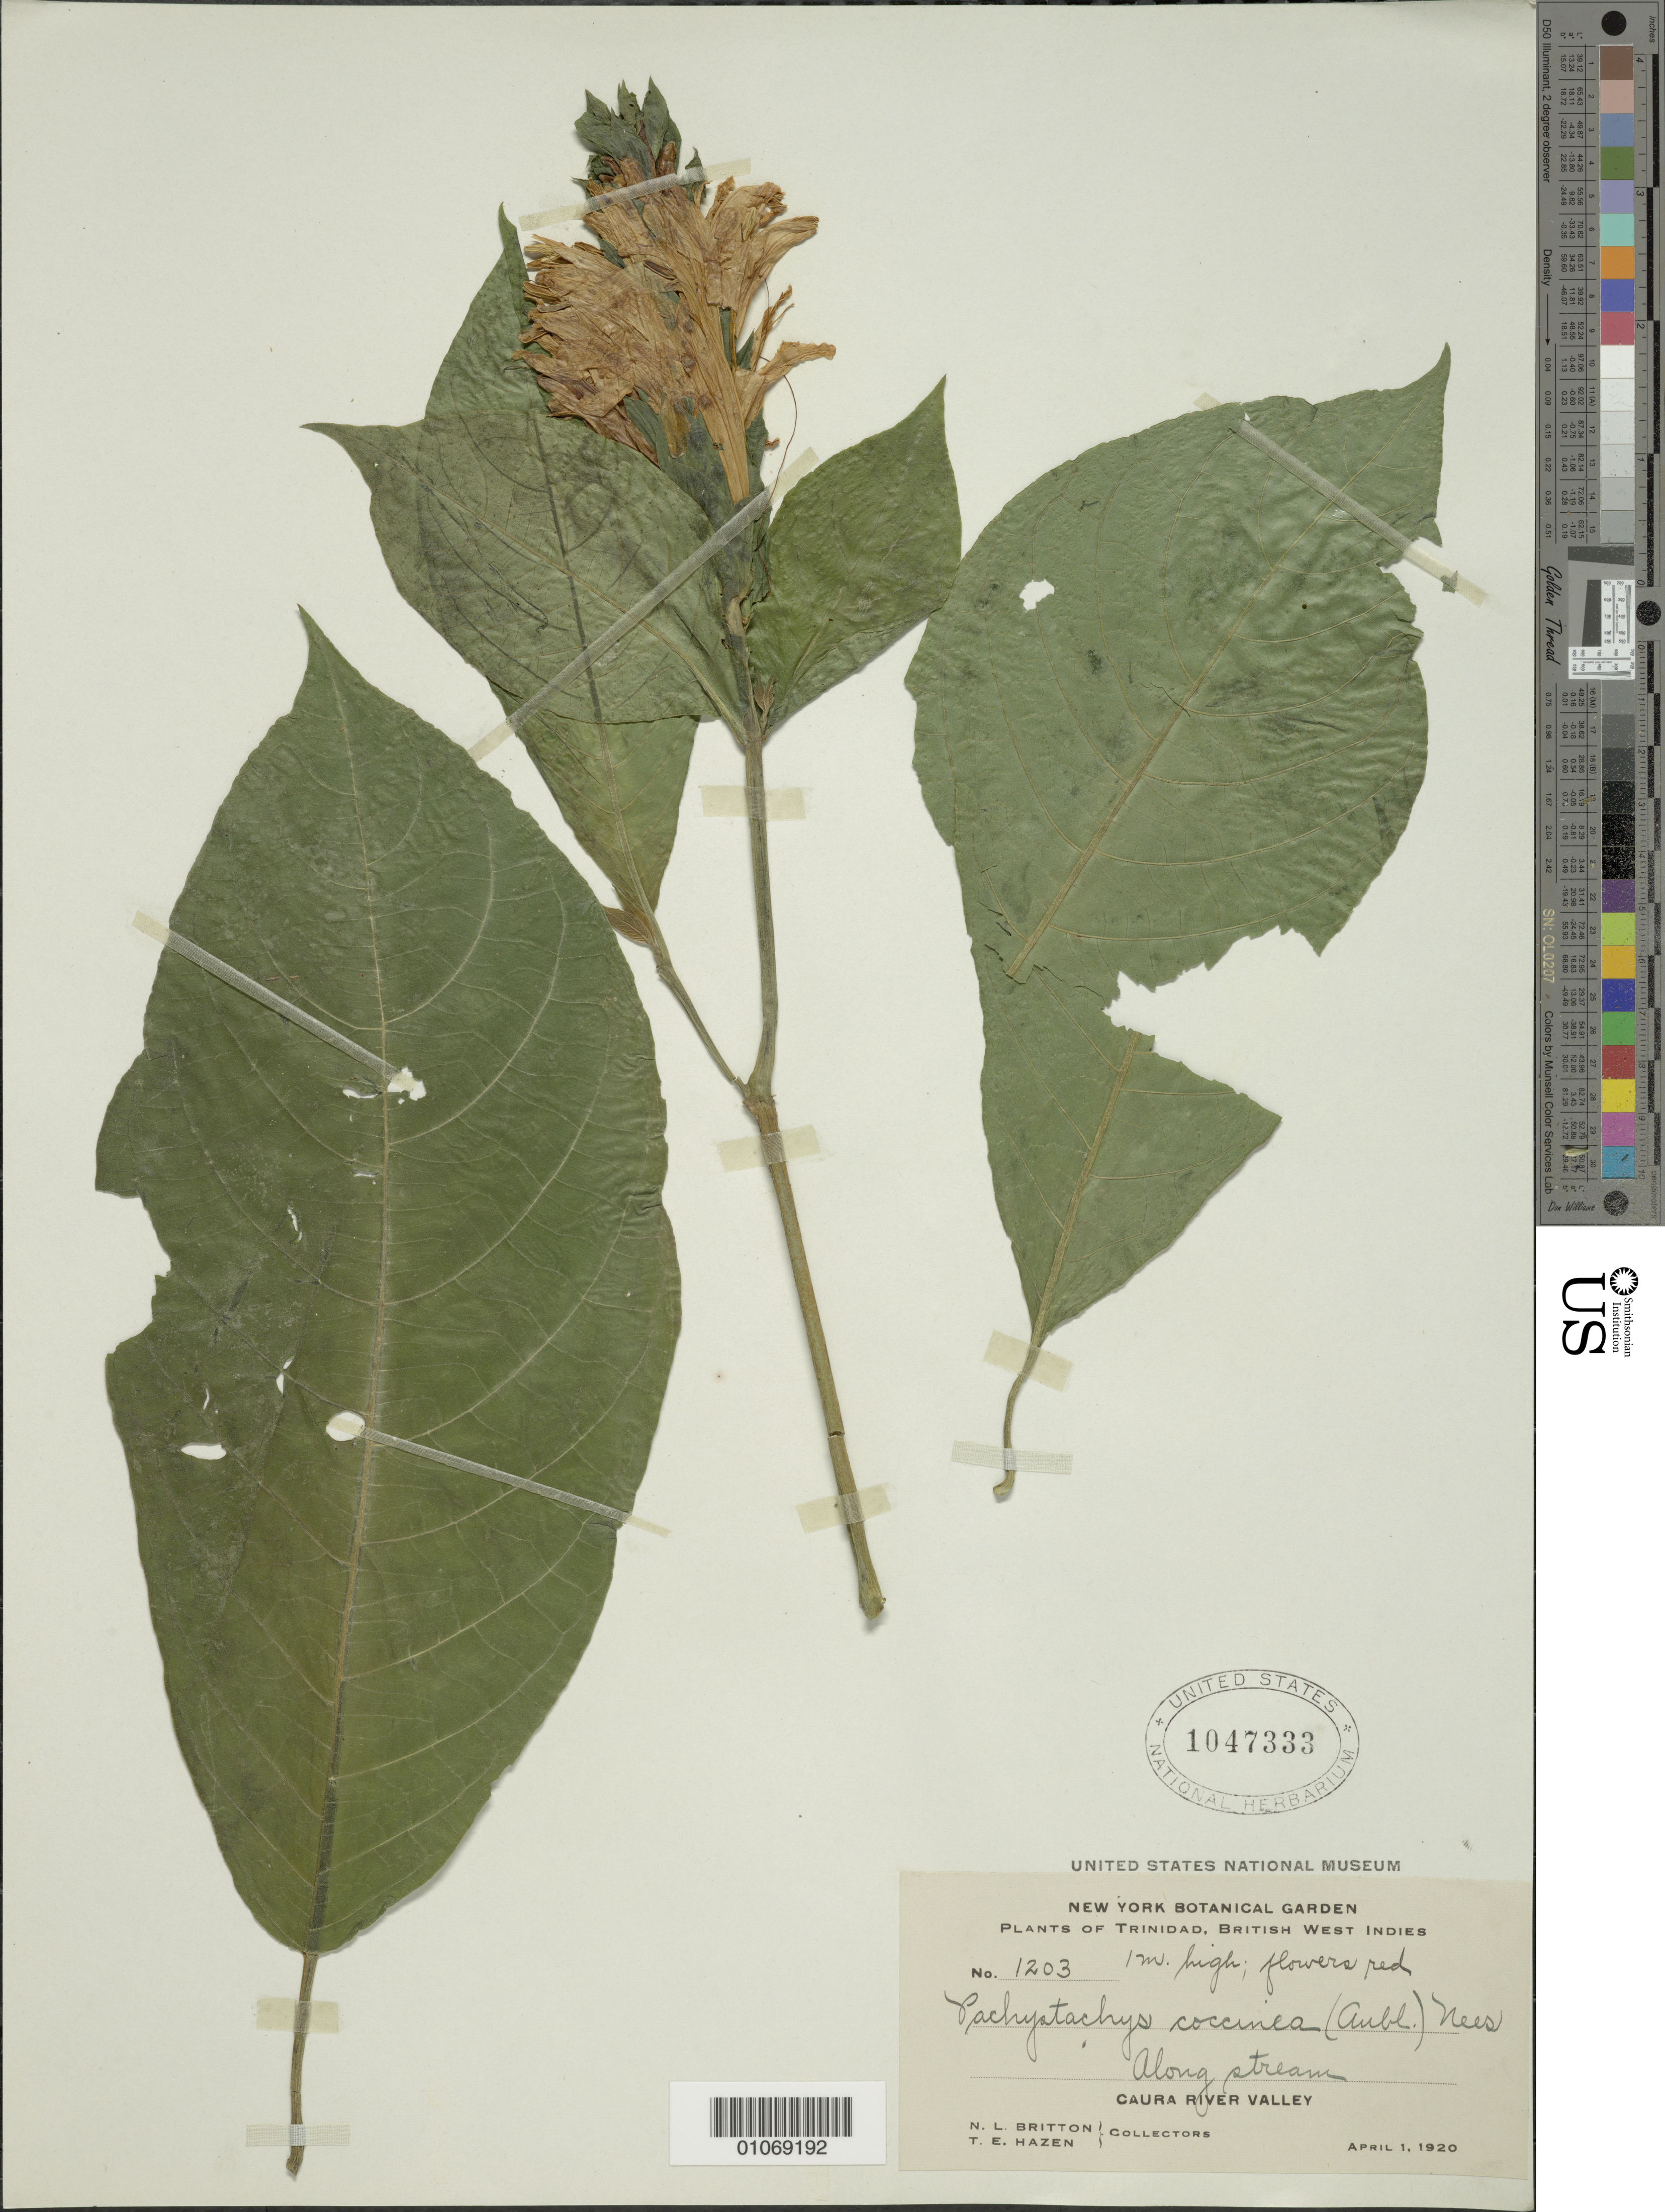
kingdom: Plantae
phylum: Tracheophyta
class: Magnoliopsida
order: Lamiales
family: Acanthaceae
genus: Pachystachys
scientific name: Pachystachys spicata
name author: (Ruiz & Pav.) Wassh.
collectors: N. Britton & T. E. Hazen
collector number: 1203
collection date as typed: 01 Apr 1920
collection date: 1920-04-01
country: Trinidad and Tobago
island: Trinidad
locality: Caura River Valley, along stream.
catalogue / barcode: US 1047333